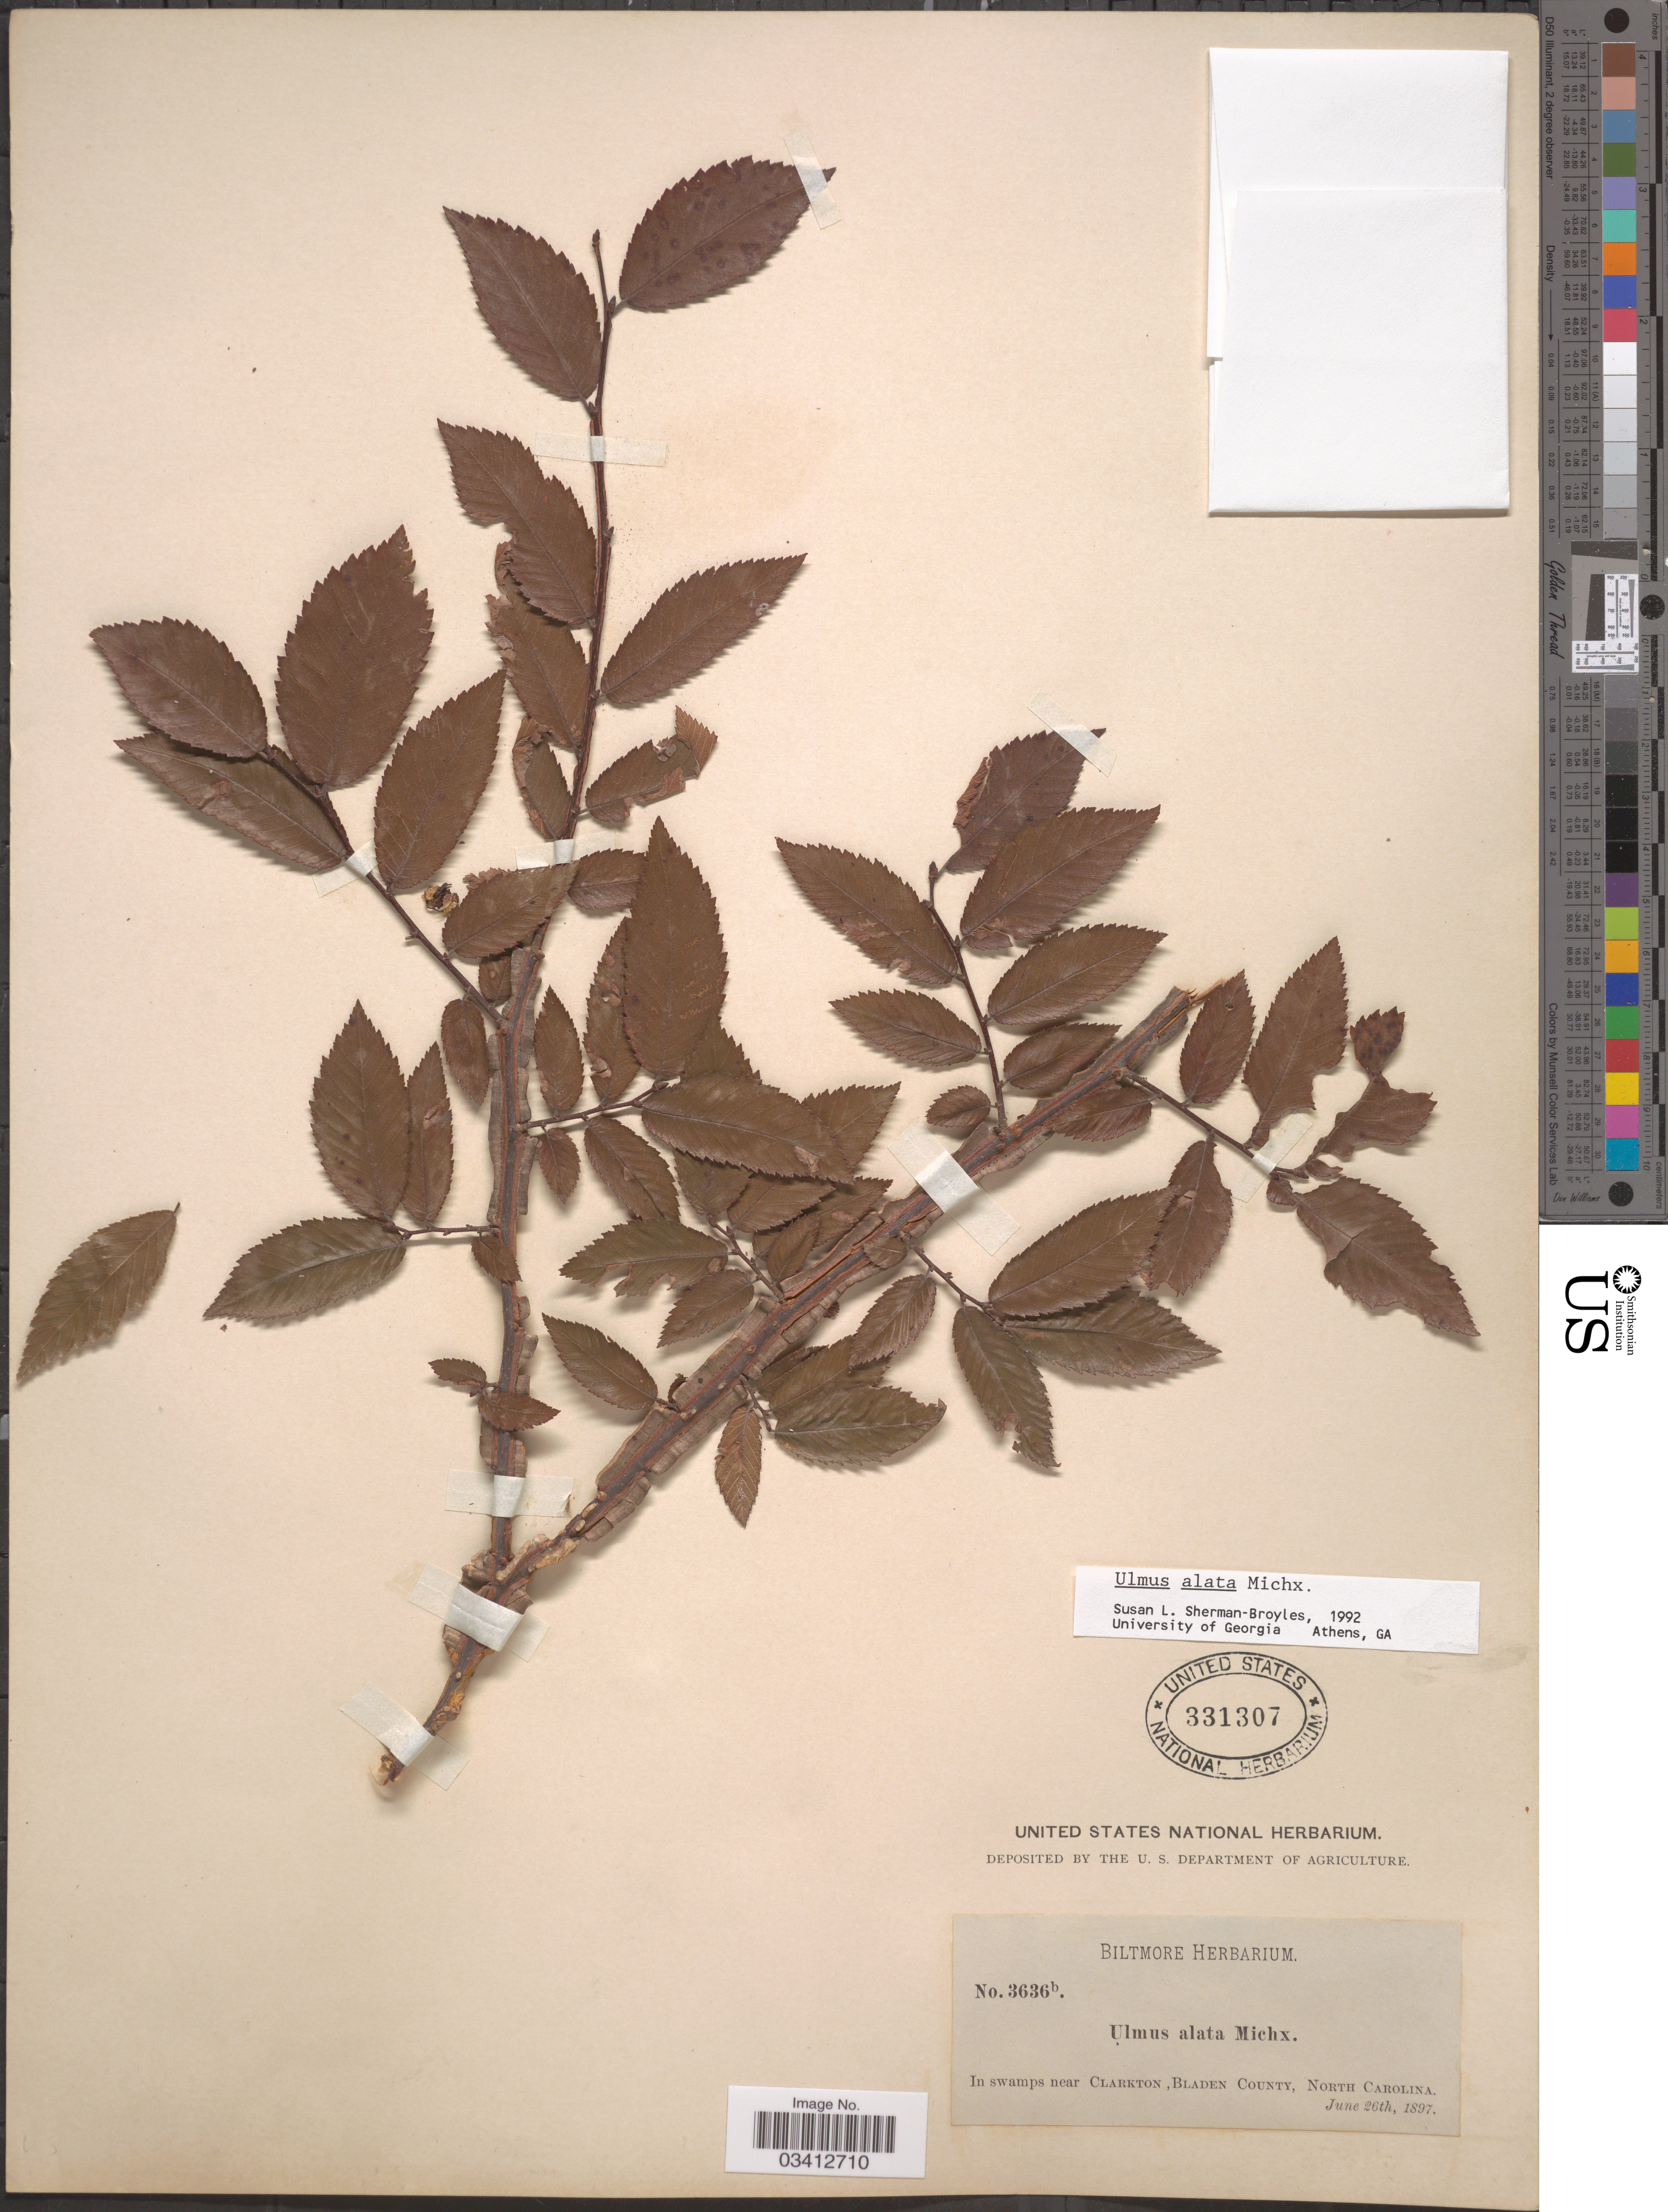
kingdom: Plantae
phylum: Tracheophyta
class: Magnoliopsida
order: Rosales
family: Ulmaceae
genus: Ulmus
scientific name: Ulmus alata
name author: Michx.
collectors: ex herb. Biltmore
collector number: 3636b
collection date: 1897-06-26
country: United States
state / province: North Carolina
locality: In swamps near Clarkton, Bladen County.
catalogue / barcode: US 331307